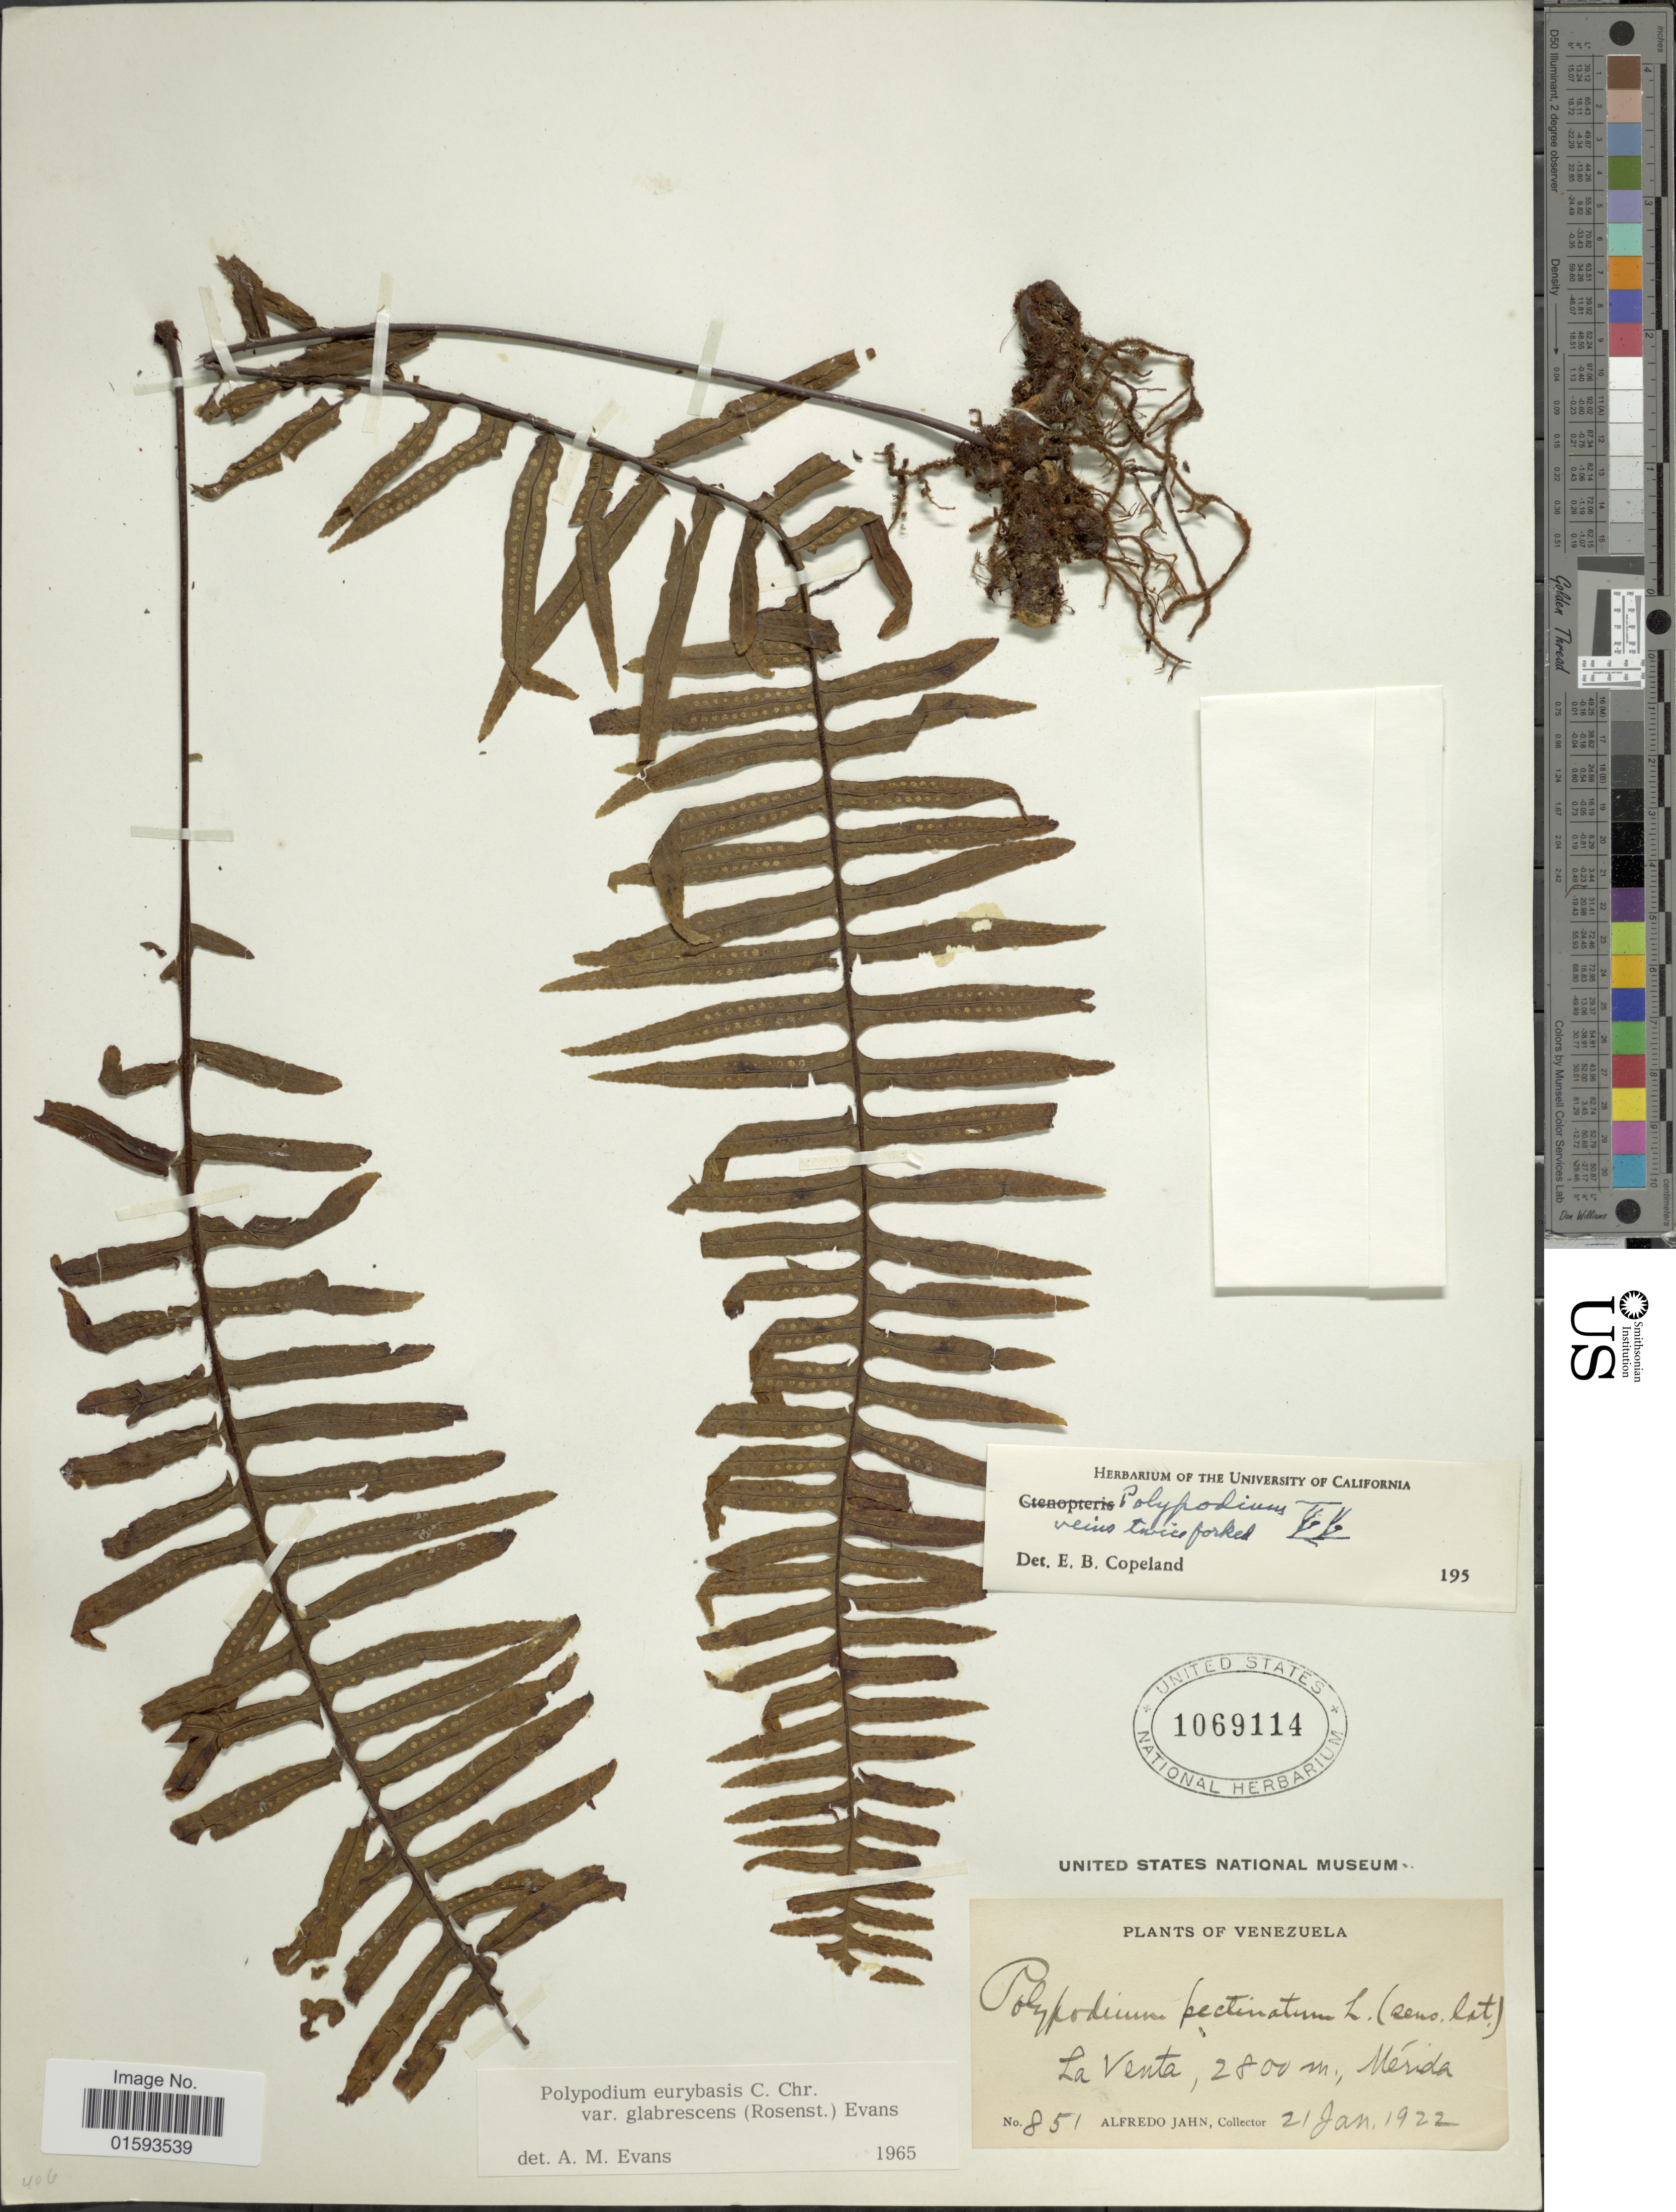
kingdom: Plantae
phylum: Tracheophyta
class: Polypodiopsida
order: Polypodiales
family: Polypodiaceae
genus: Pecluma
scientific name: Pecluma eurybasis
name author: (C. Chr.) M.G. Price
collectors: A. Jahn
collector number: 851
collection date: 1922-01-21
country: Venezuela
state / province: Mérida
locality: La Venta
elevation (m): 2800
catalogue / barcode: US 1069114